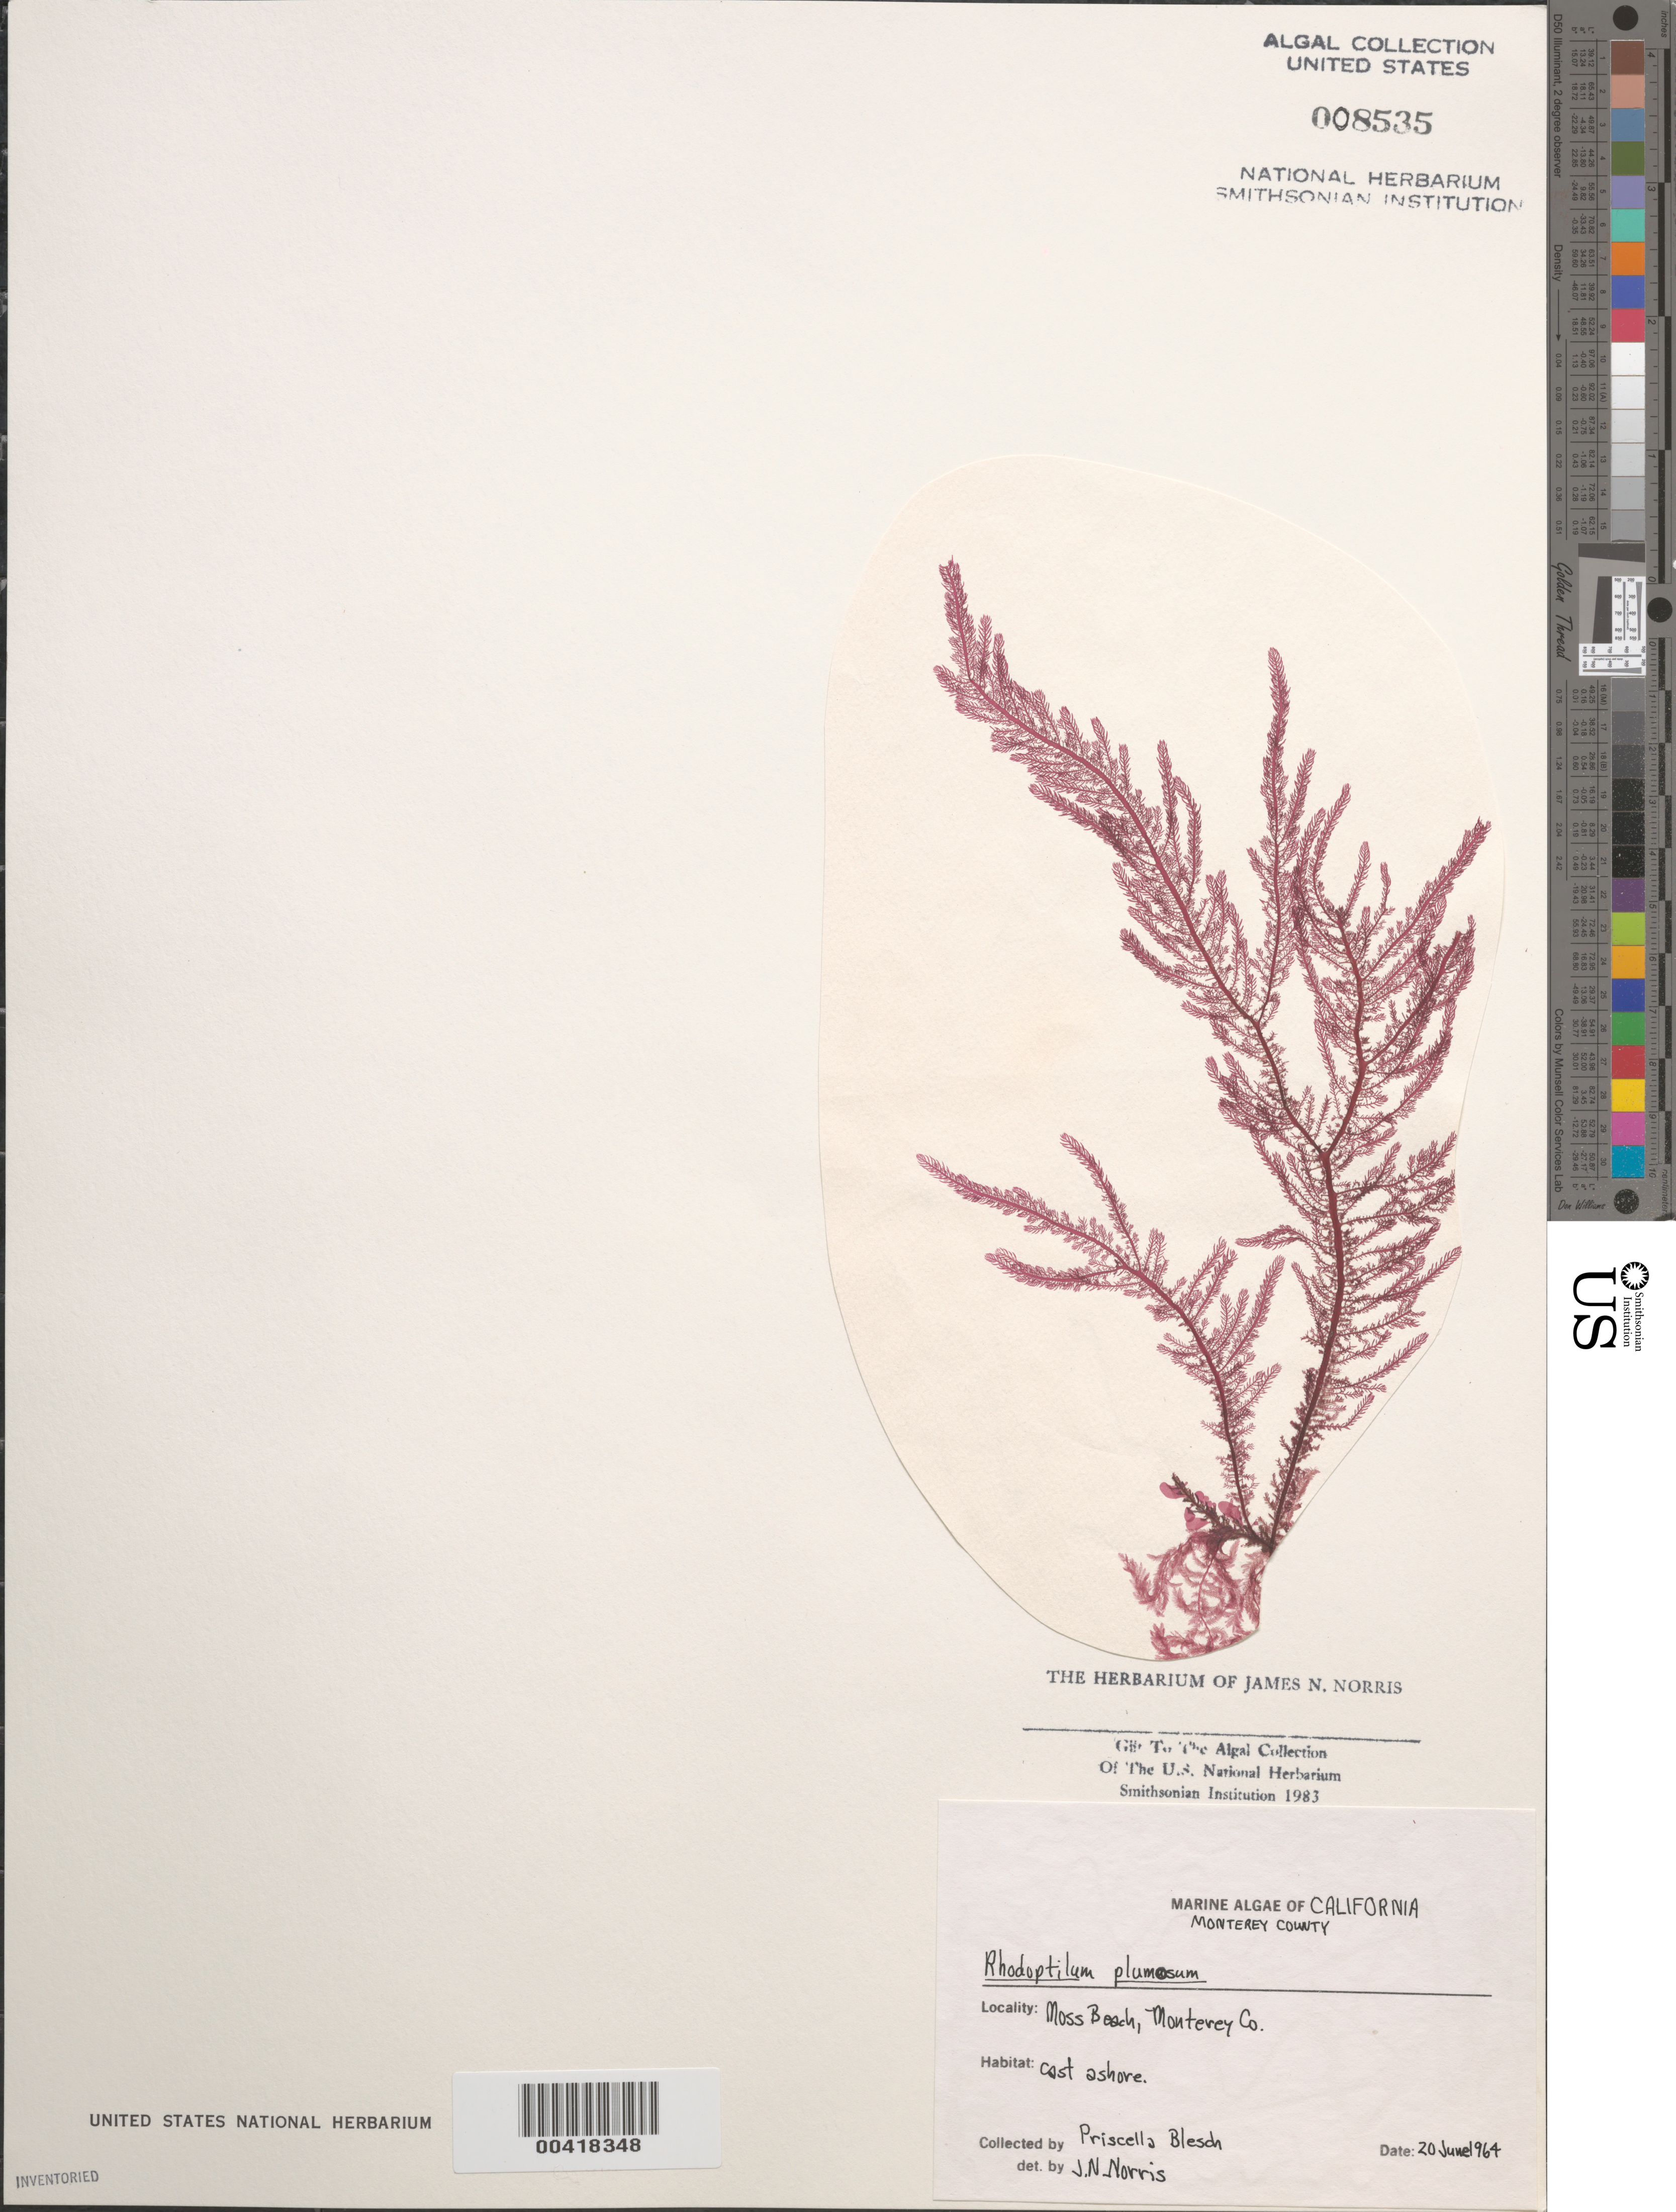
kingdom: Plantae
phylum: Rhodophyta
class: Florideophyceae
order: Ceramiales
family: Dasyaceae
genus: Rhodoptilum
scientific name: Rhodoptilum plumosum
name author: (Harv. & Bail.) Kylin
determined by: Norris, James N.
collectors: P. Blesch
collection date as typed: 20 Jun 1964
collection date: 1964-06-20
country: United States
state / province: California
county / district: Monterey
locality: Moss Beach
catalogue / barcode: US 8535